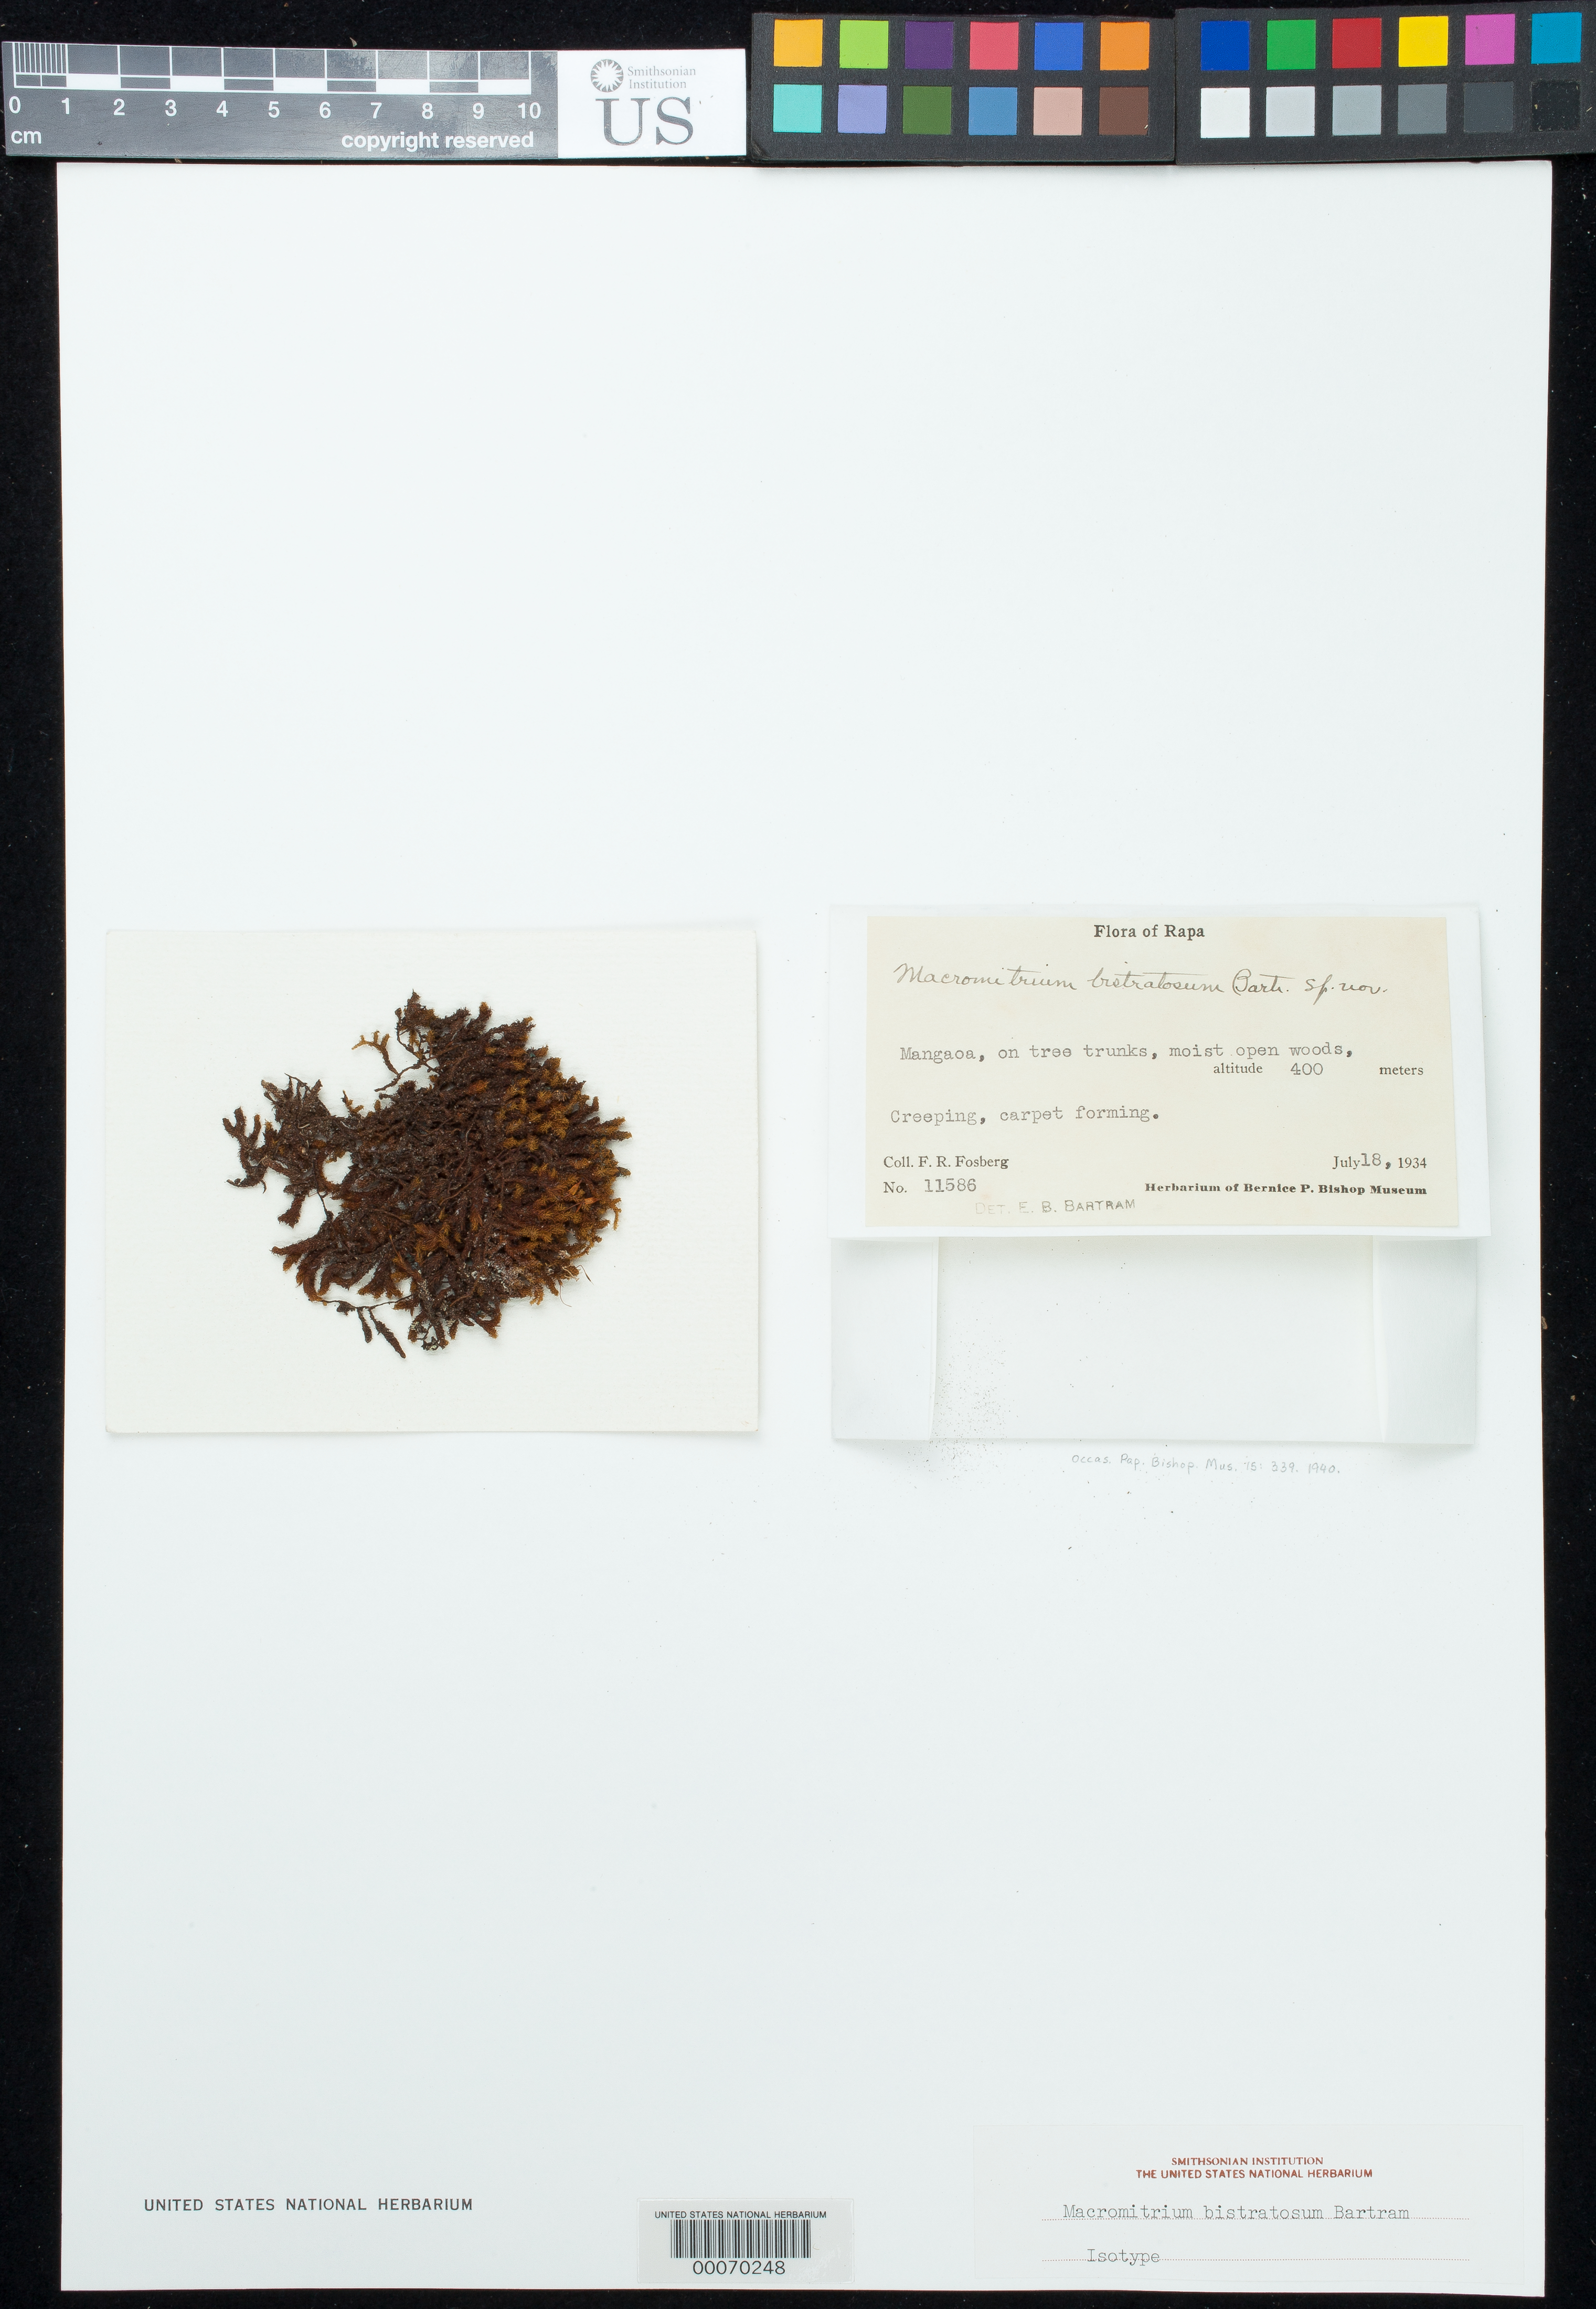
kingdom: Plantae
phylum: Bryophyta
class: Bryopsida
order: Orthotrichales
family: Orthotrichaceae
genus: Macromitrium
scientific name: Macromitrium bistratosum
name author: E.B. Bartram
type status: Isotype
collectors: F. R. Fosberg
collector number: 11586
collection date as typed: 18 Jul 1934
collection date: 1934-07-18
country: French Polynesia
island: Rapa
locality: Mangaoa. [Tubuai Is.]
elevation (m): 400